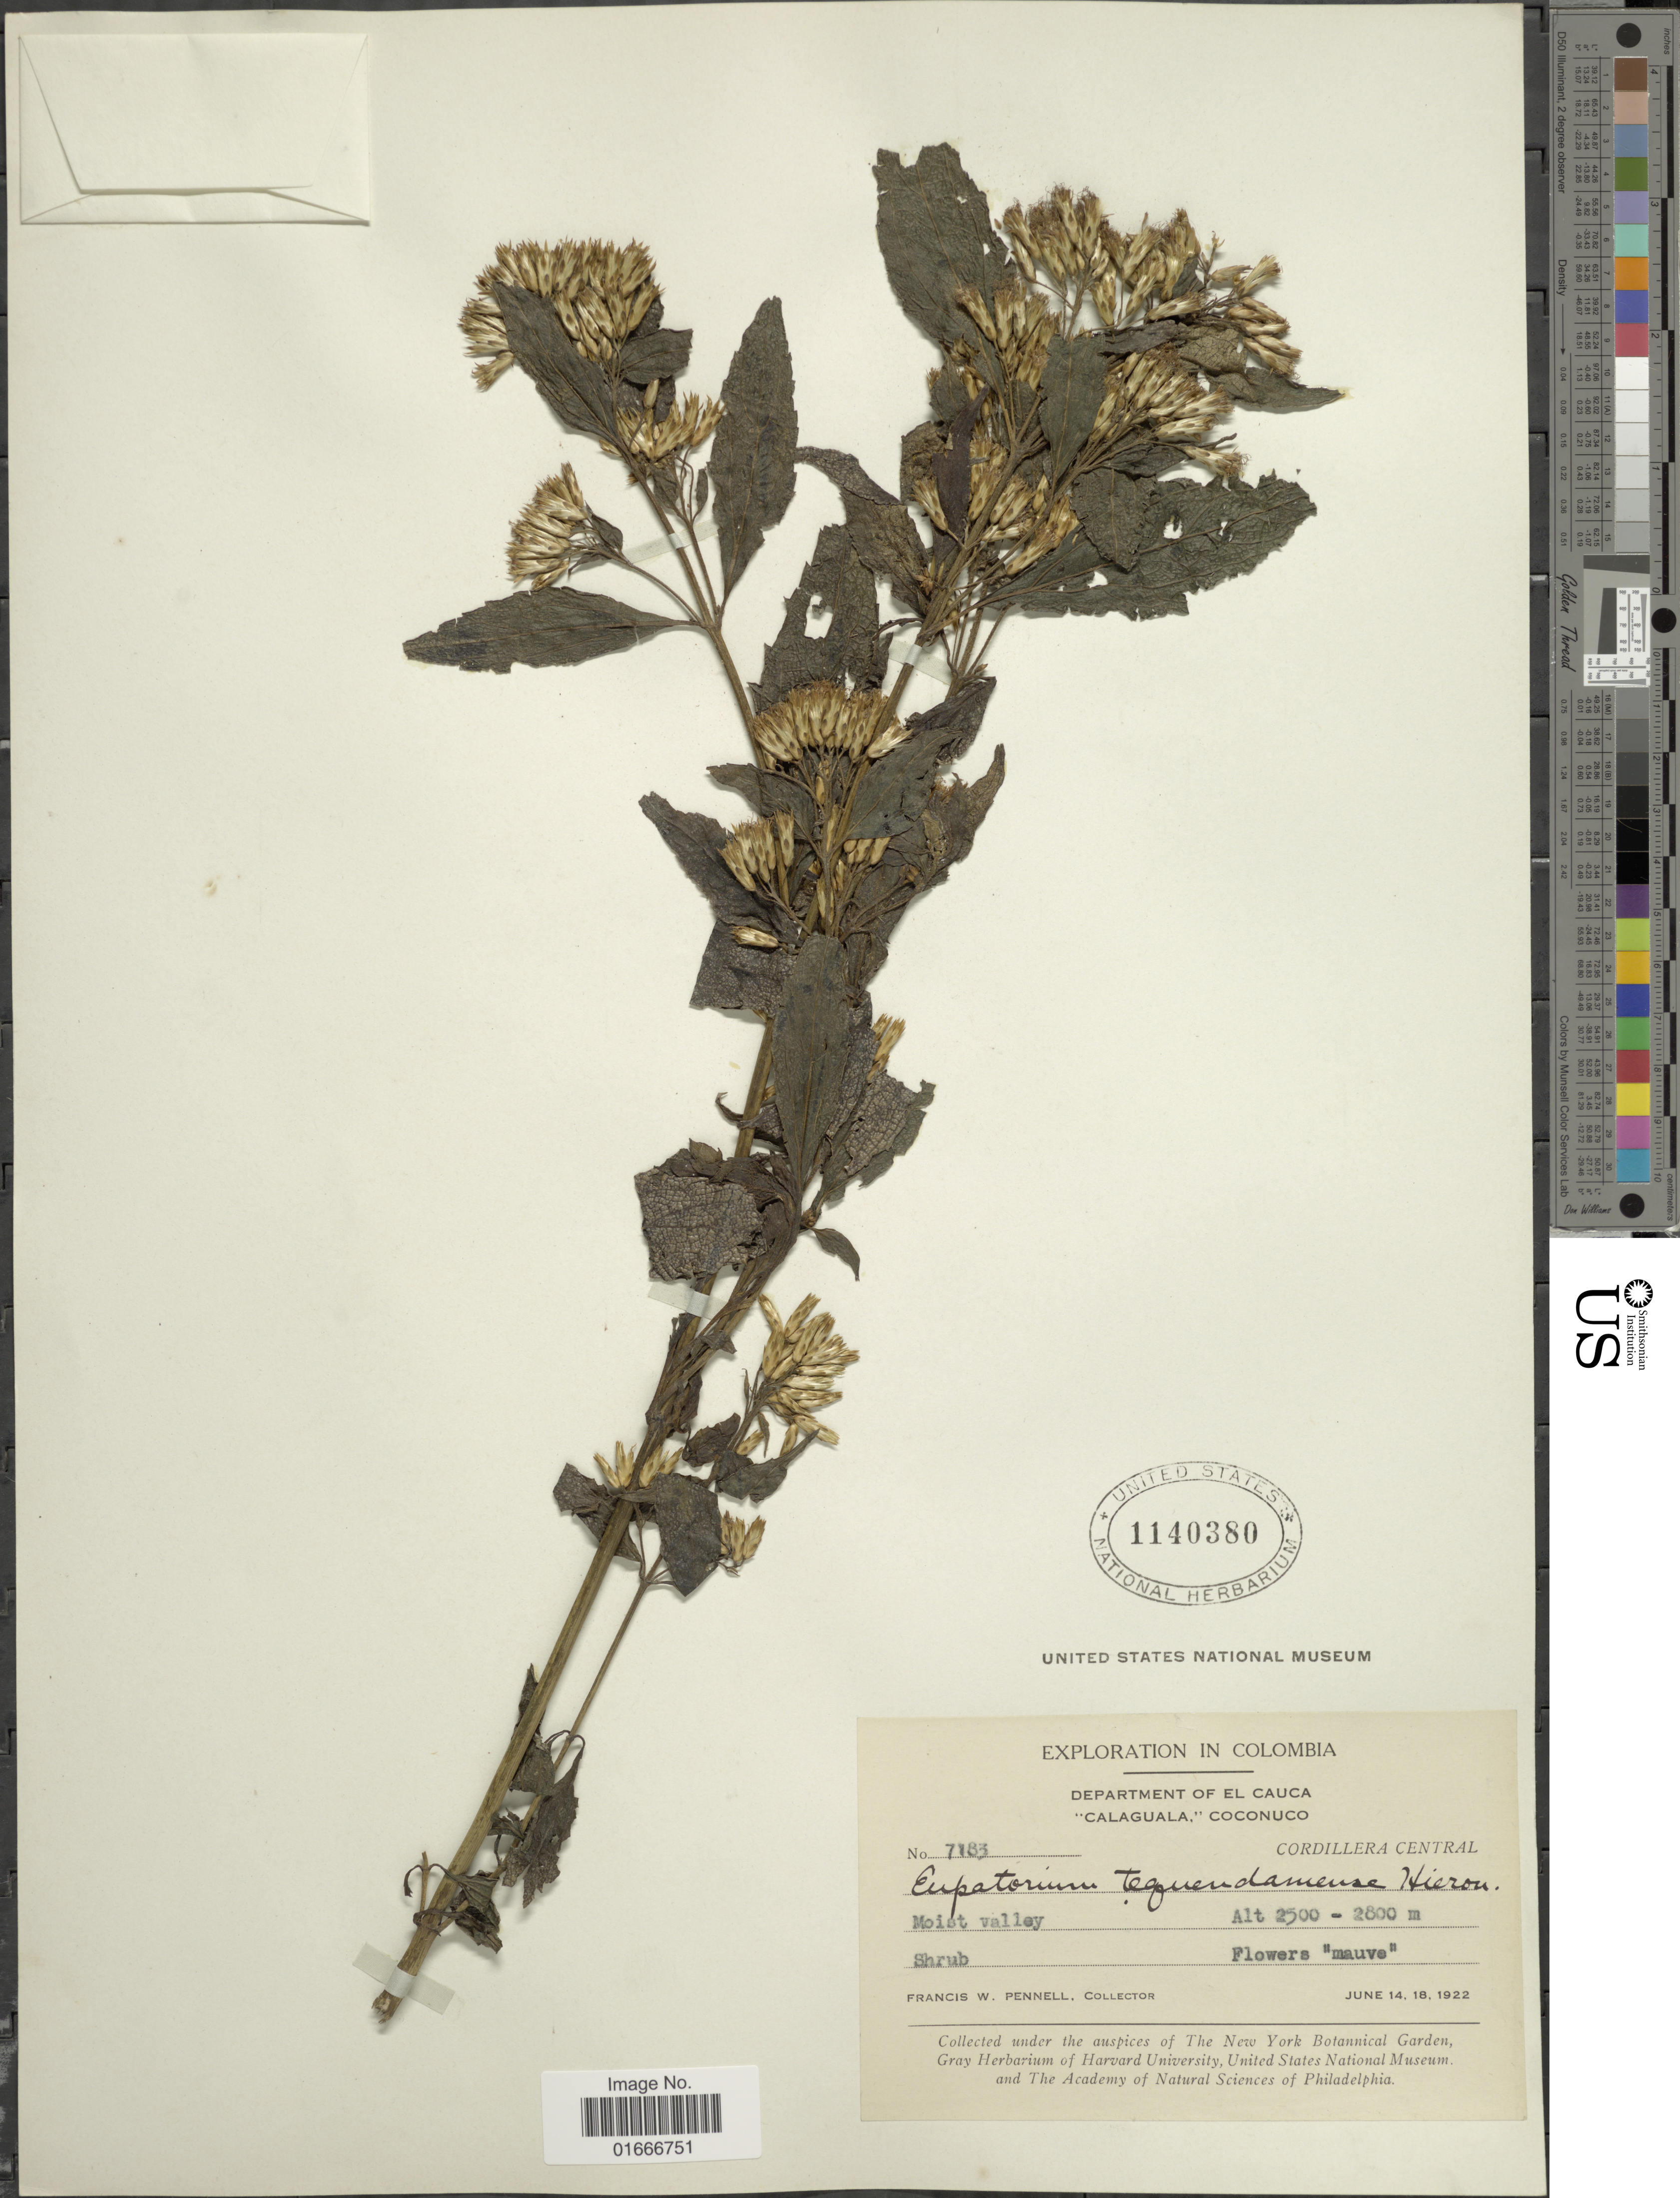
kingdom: Plantae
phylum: Tracheophyta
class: Magnoliopsida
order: Asterales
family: Asteraceae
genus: Chromolaena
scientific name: Chromolaena subscandens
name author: (Hieron.) R.M. King & H. Rob.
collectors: F. W. Pennell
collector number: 7183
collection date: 1922-06-14/1922-06-18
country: Colombia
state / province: Cauca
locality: Calaguala, Cordilera Central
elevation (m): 2500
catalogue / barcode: US 1140380